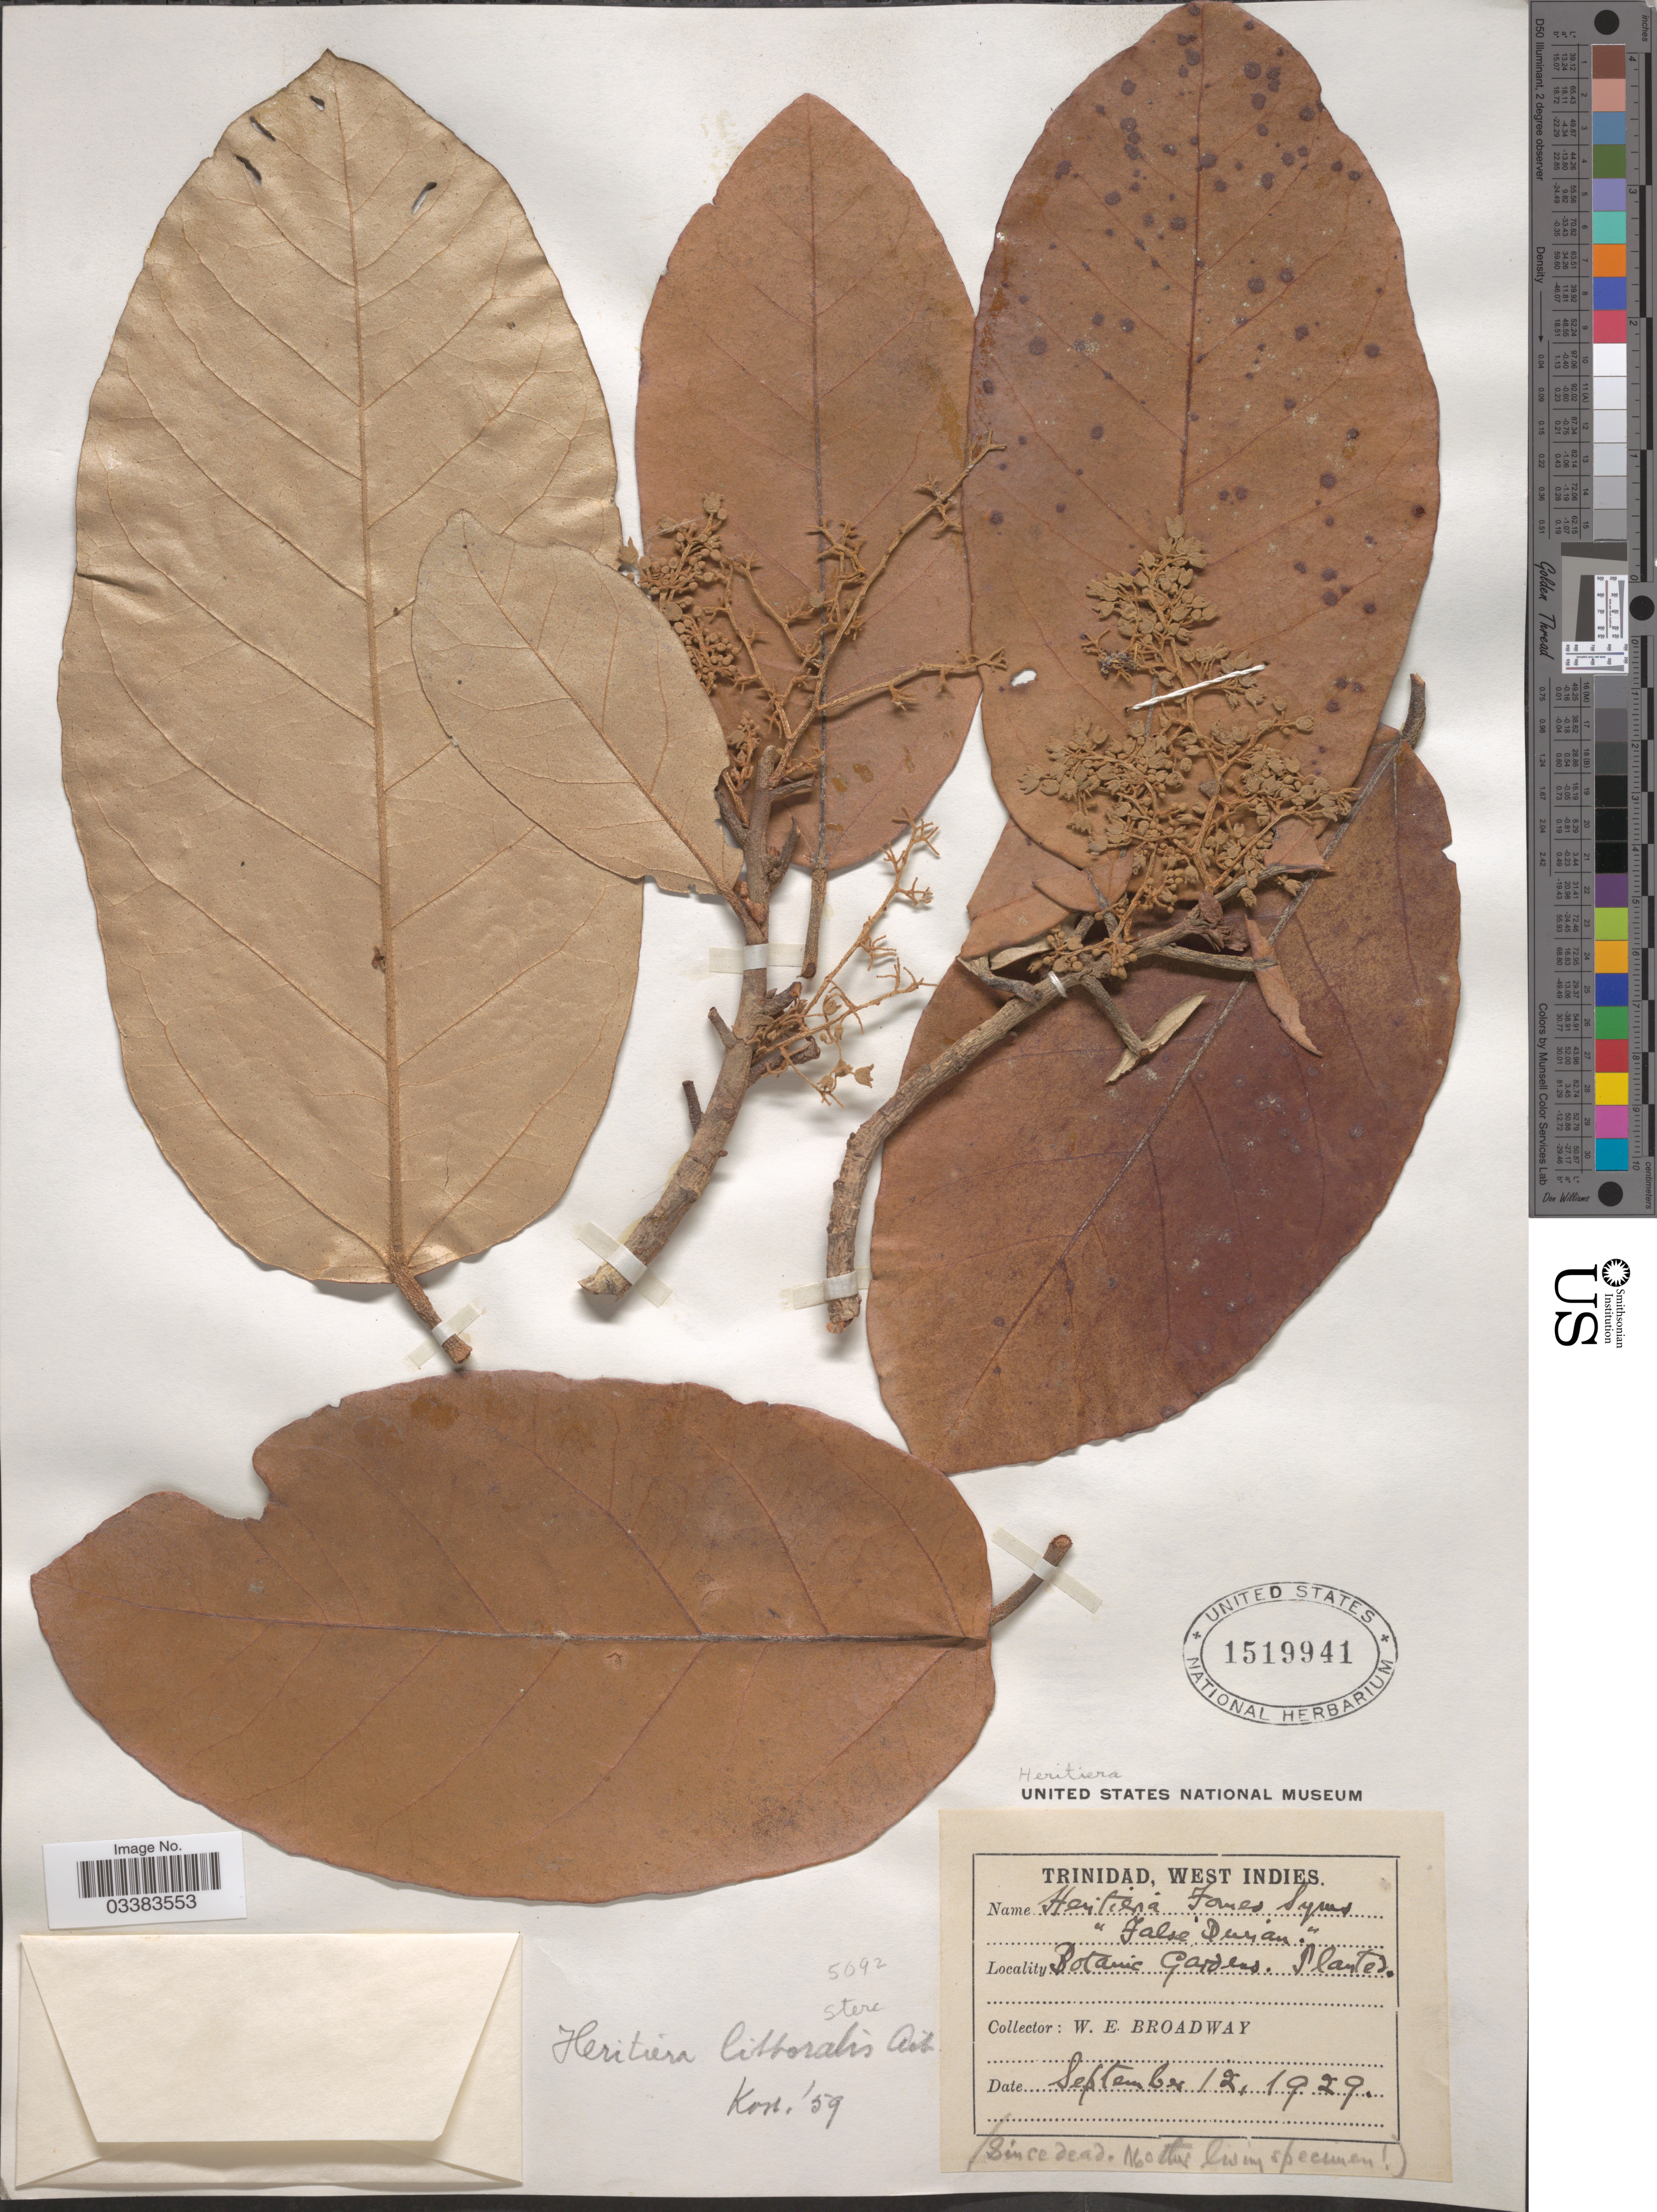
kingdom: Plantae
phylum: Tracheophyta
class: Magnoliopsida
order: Malvales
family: Malvaceae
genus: Heritiera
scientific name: Heritiera littoralis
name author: Aiton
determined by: Dorr, L. J., (BOT), Smithsonian Institution - National Museum of Natural History (UNITED STATES)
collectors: W. E. Broadway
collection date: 1929-09-12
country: Trinidad and Tobago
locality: Trinidad. Botanic Gardens. Planted.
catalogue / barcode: US 1519941